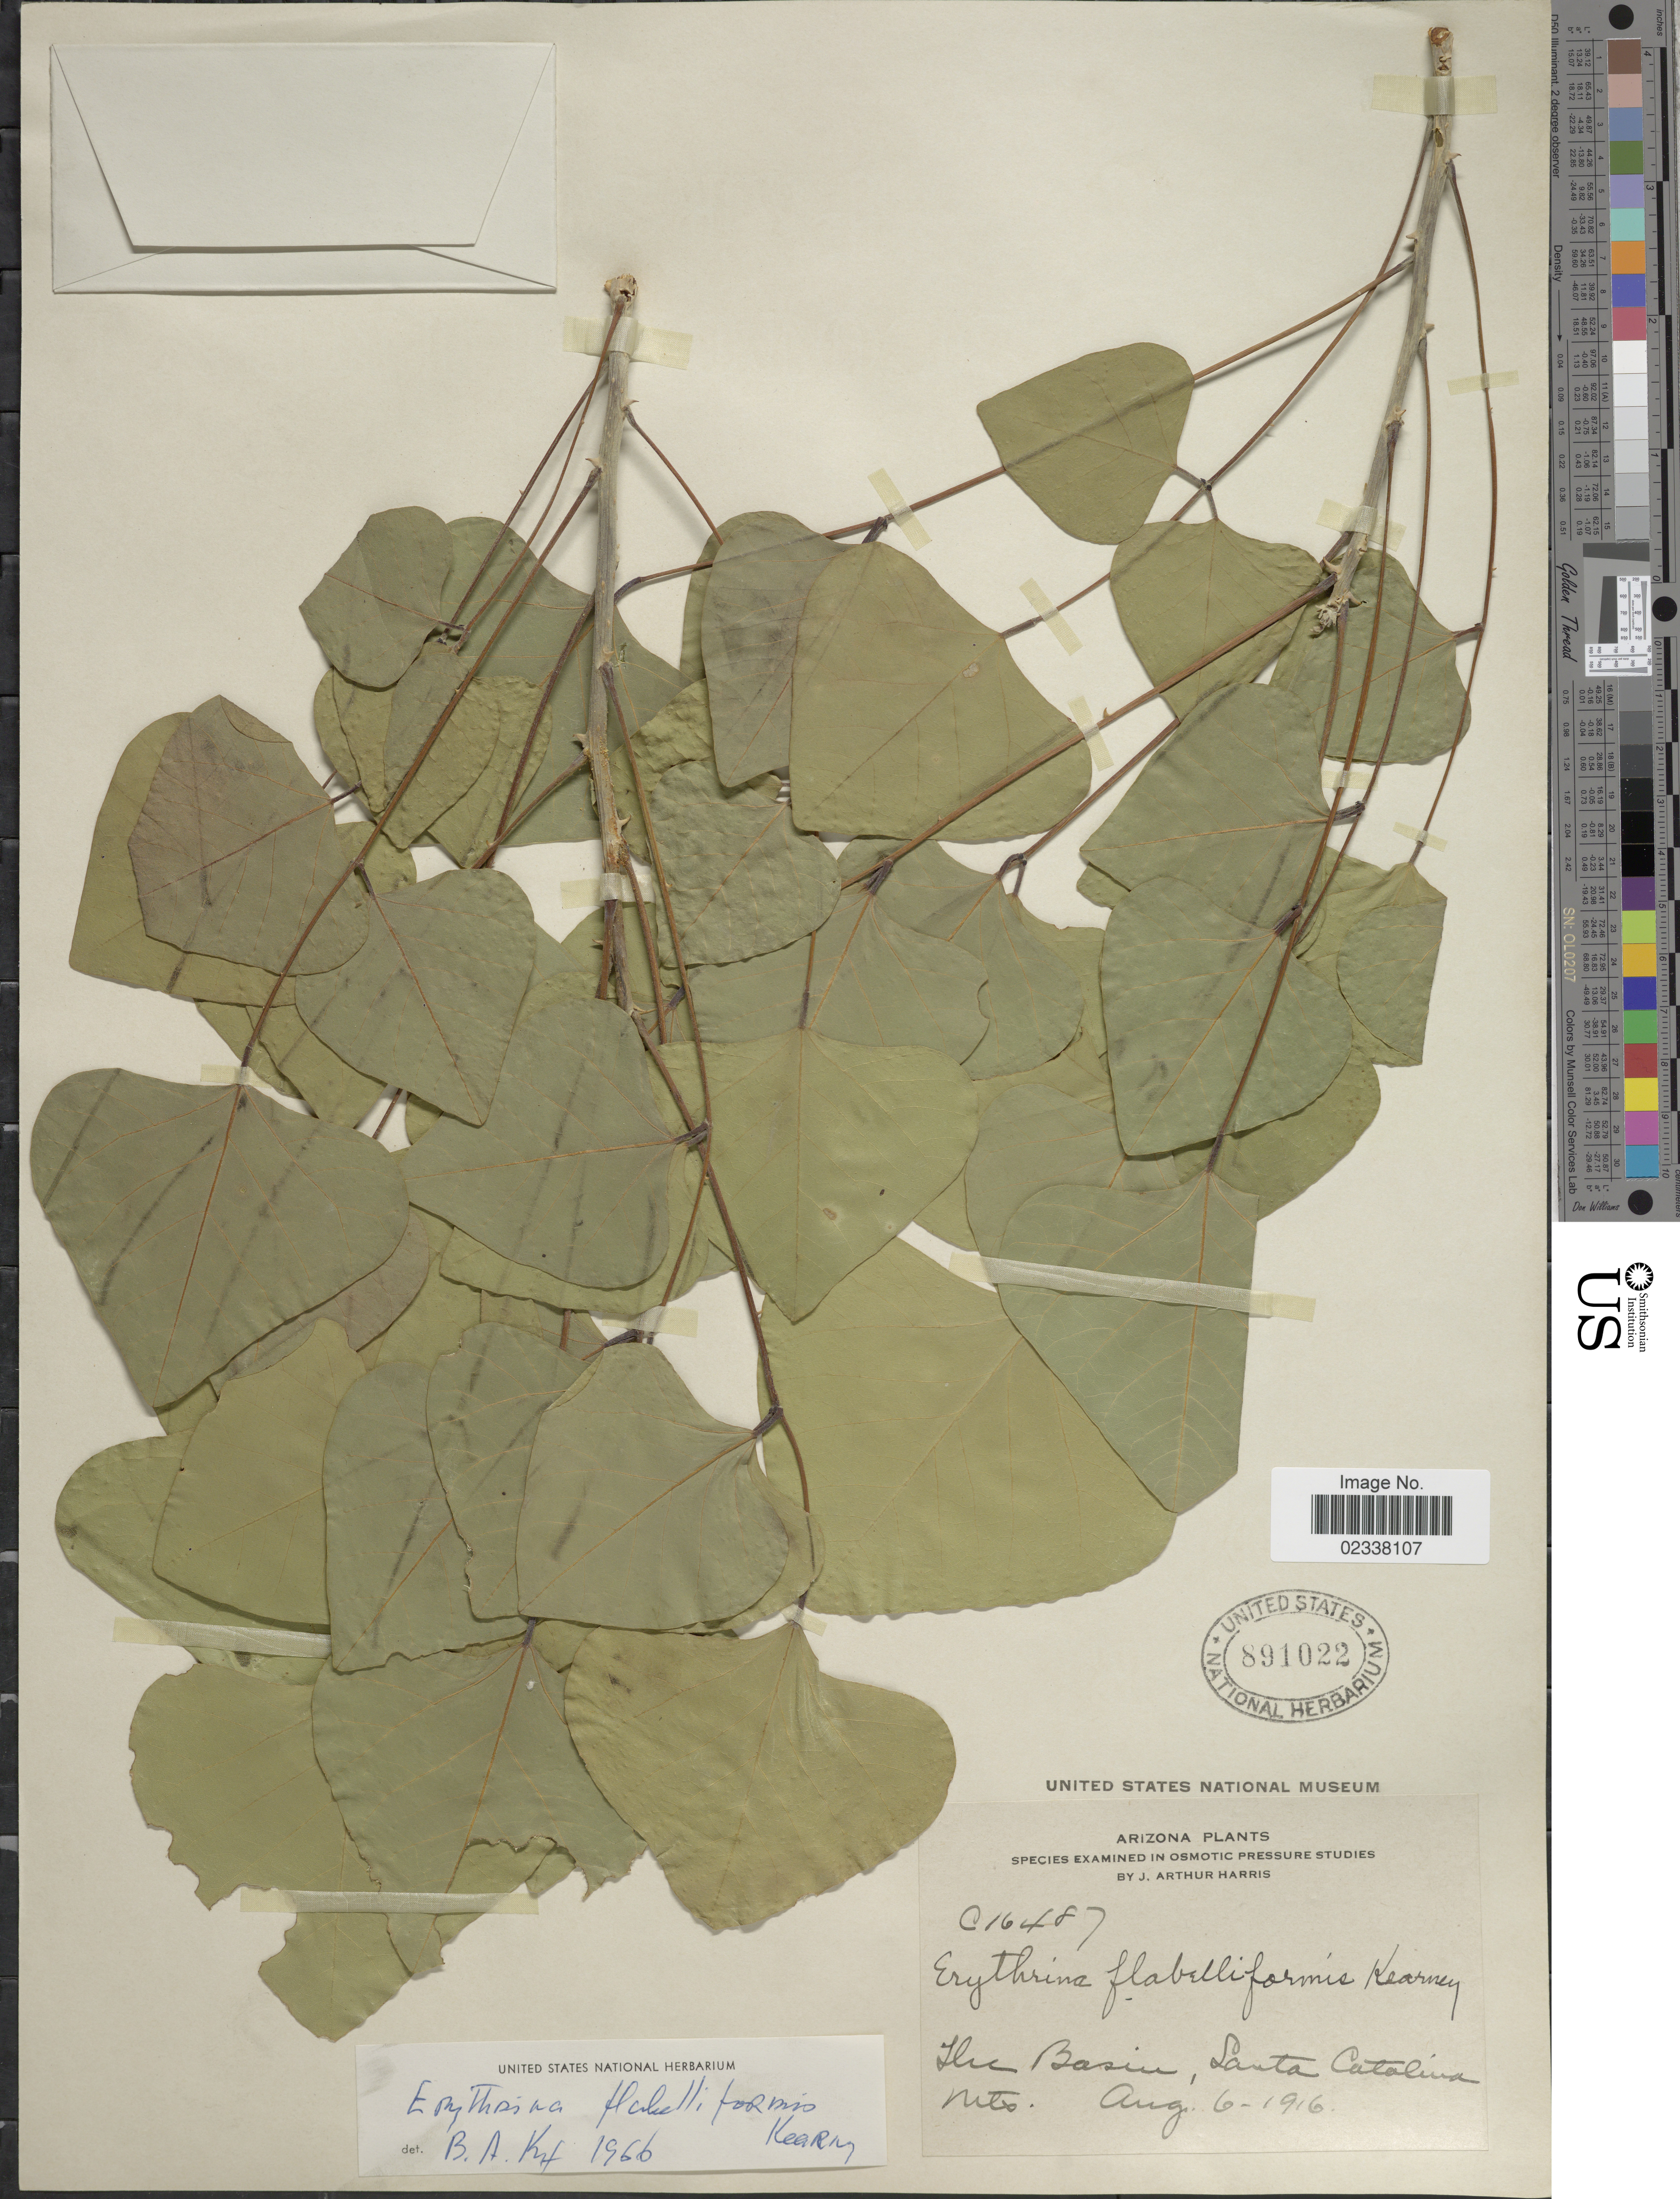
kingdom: Plantae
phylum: Tracheophyta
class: Magnoliopsida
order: Fabales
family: Fabaceae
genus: Erythrina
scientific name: Erythrina flabelliformis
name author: Kearney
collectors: J. A. Harris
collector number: C16487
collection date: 1916-08-06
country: United States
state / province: Arizona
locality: The Basin, Santa Catalina Mts.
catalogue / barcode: US 891022